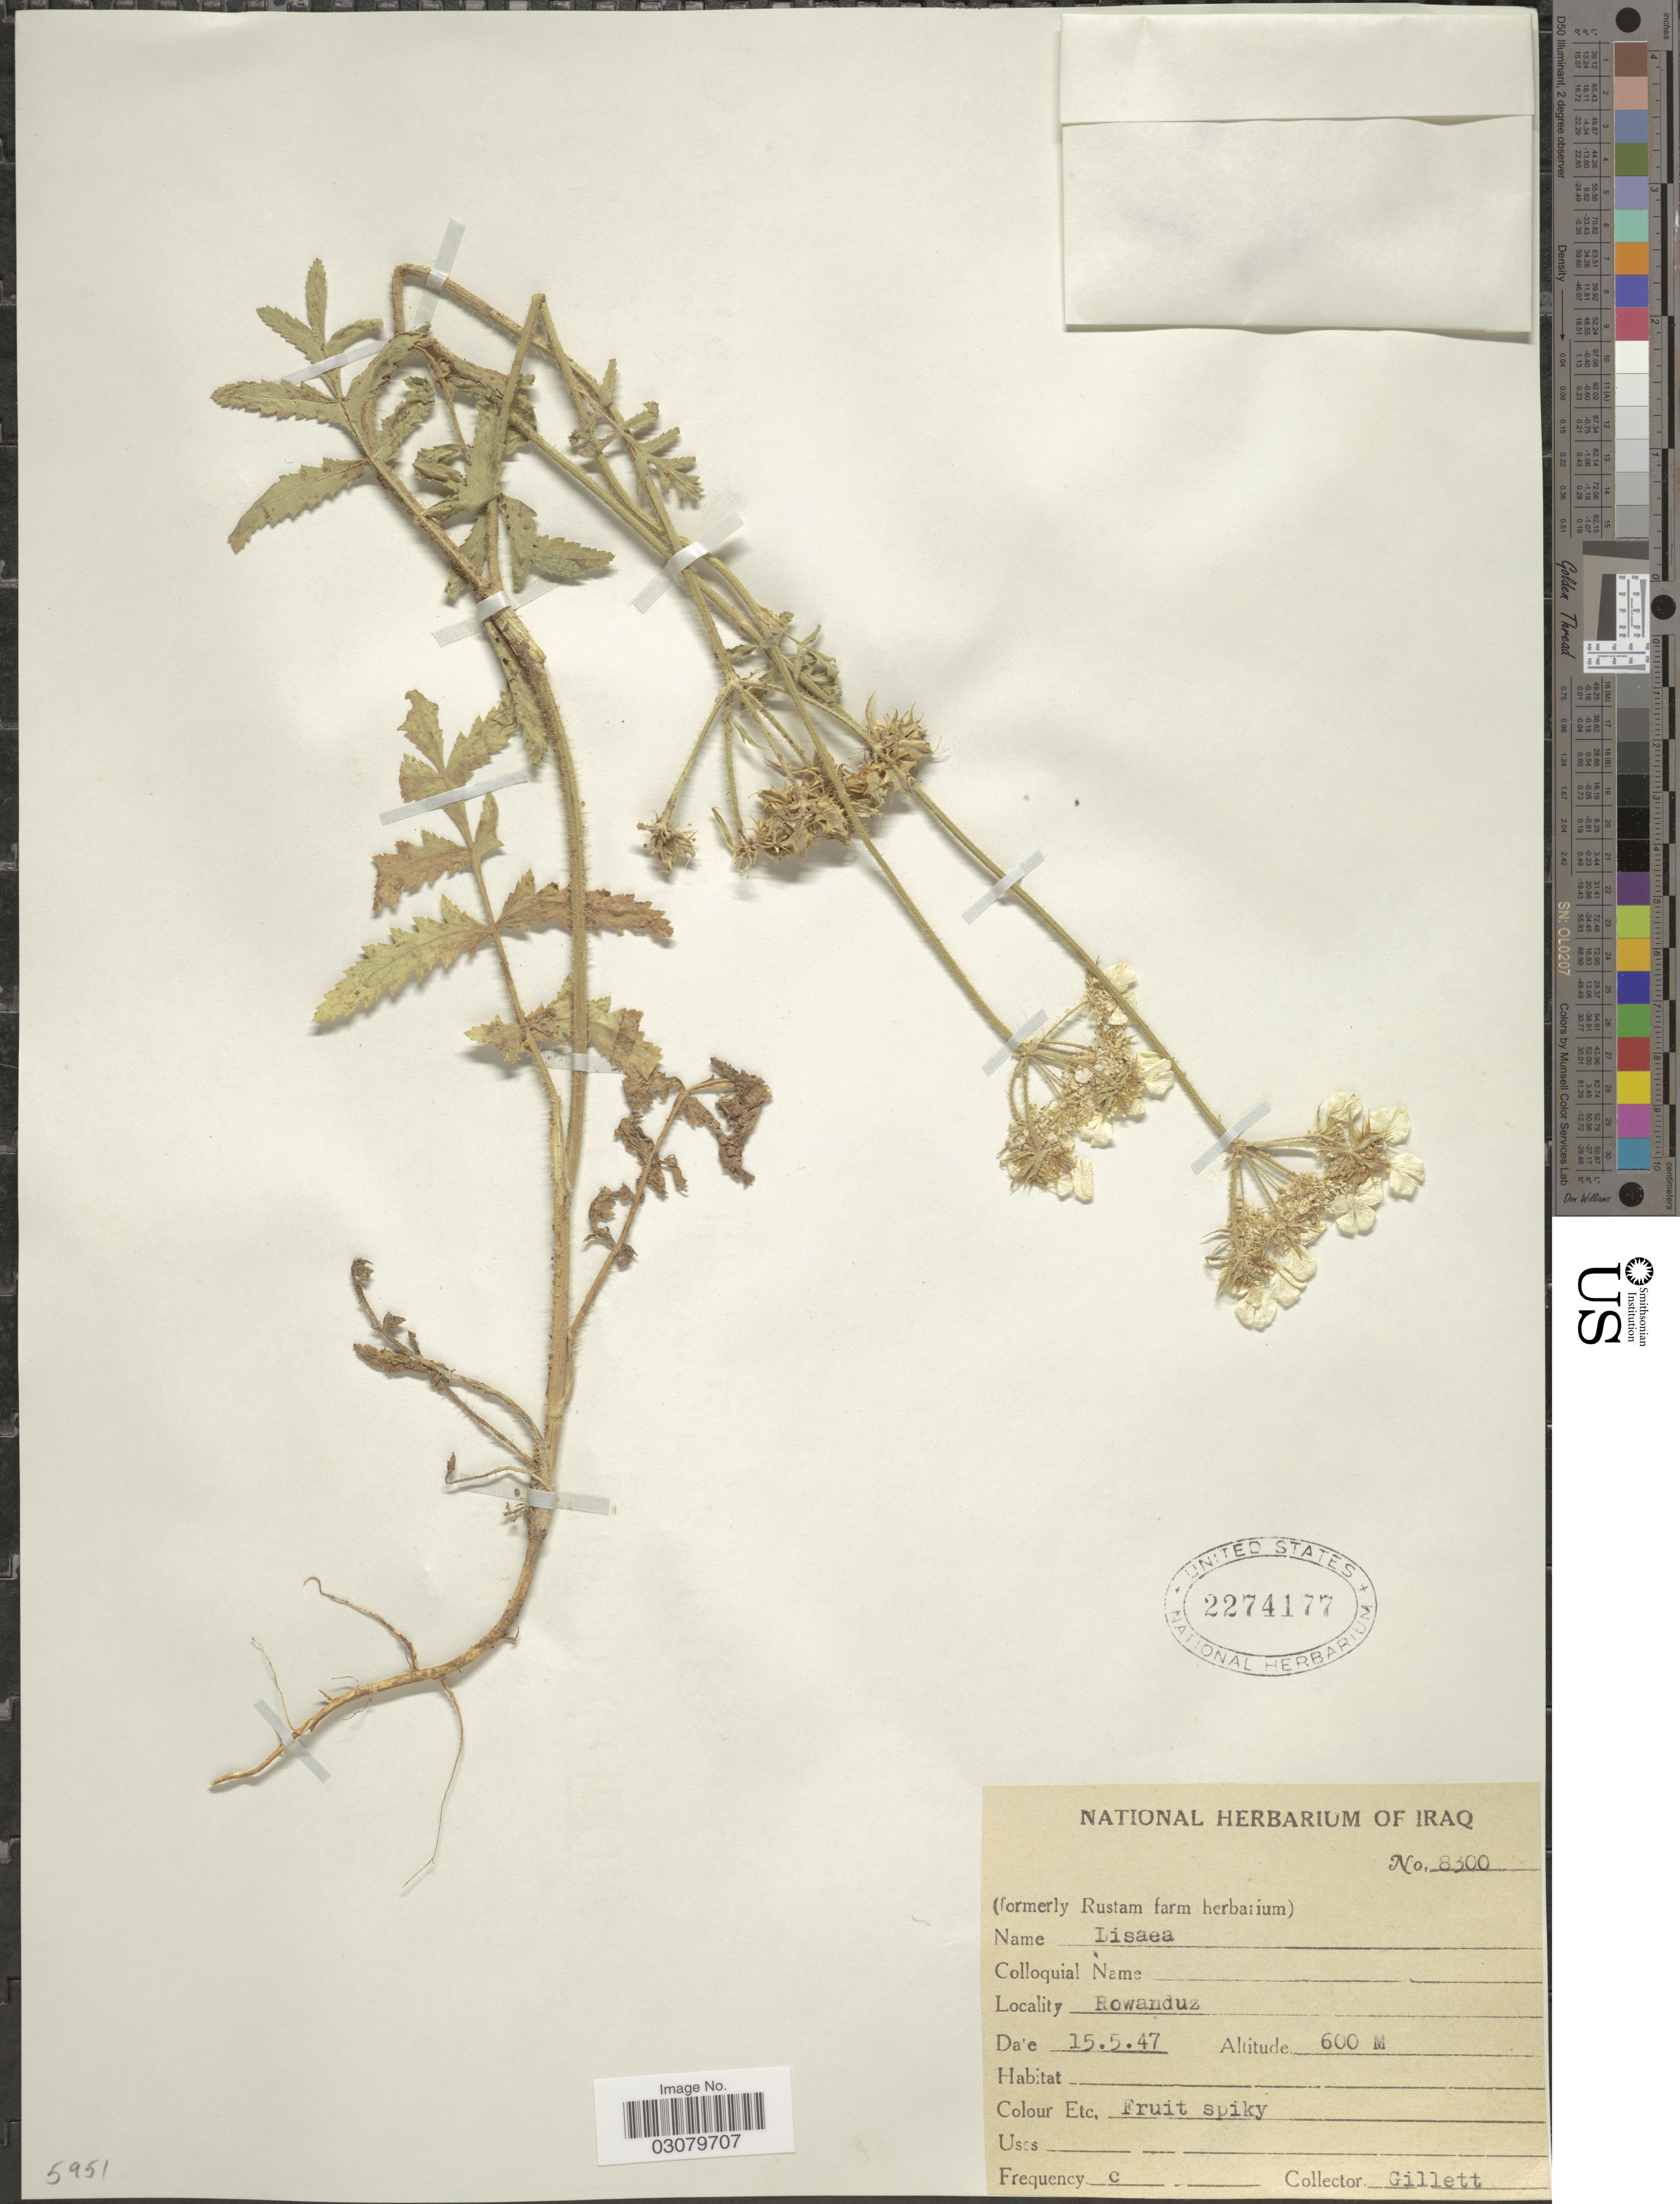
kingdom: Plantae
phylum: Tracheophyta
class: Magnoliopsida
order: Apiales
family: Apiaceae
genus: Lisaea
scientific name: Lisaea sp.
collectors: Gillett, --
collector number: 8300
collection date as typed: Transcribed d/m/y: 15/5/47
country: Iraq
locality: Rowanduz.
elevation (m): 600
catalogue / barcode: US 2274177